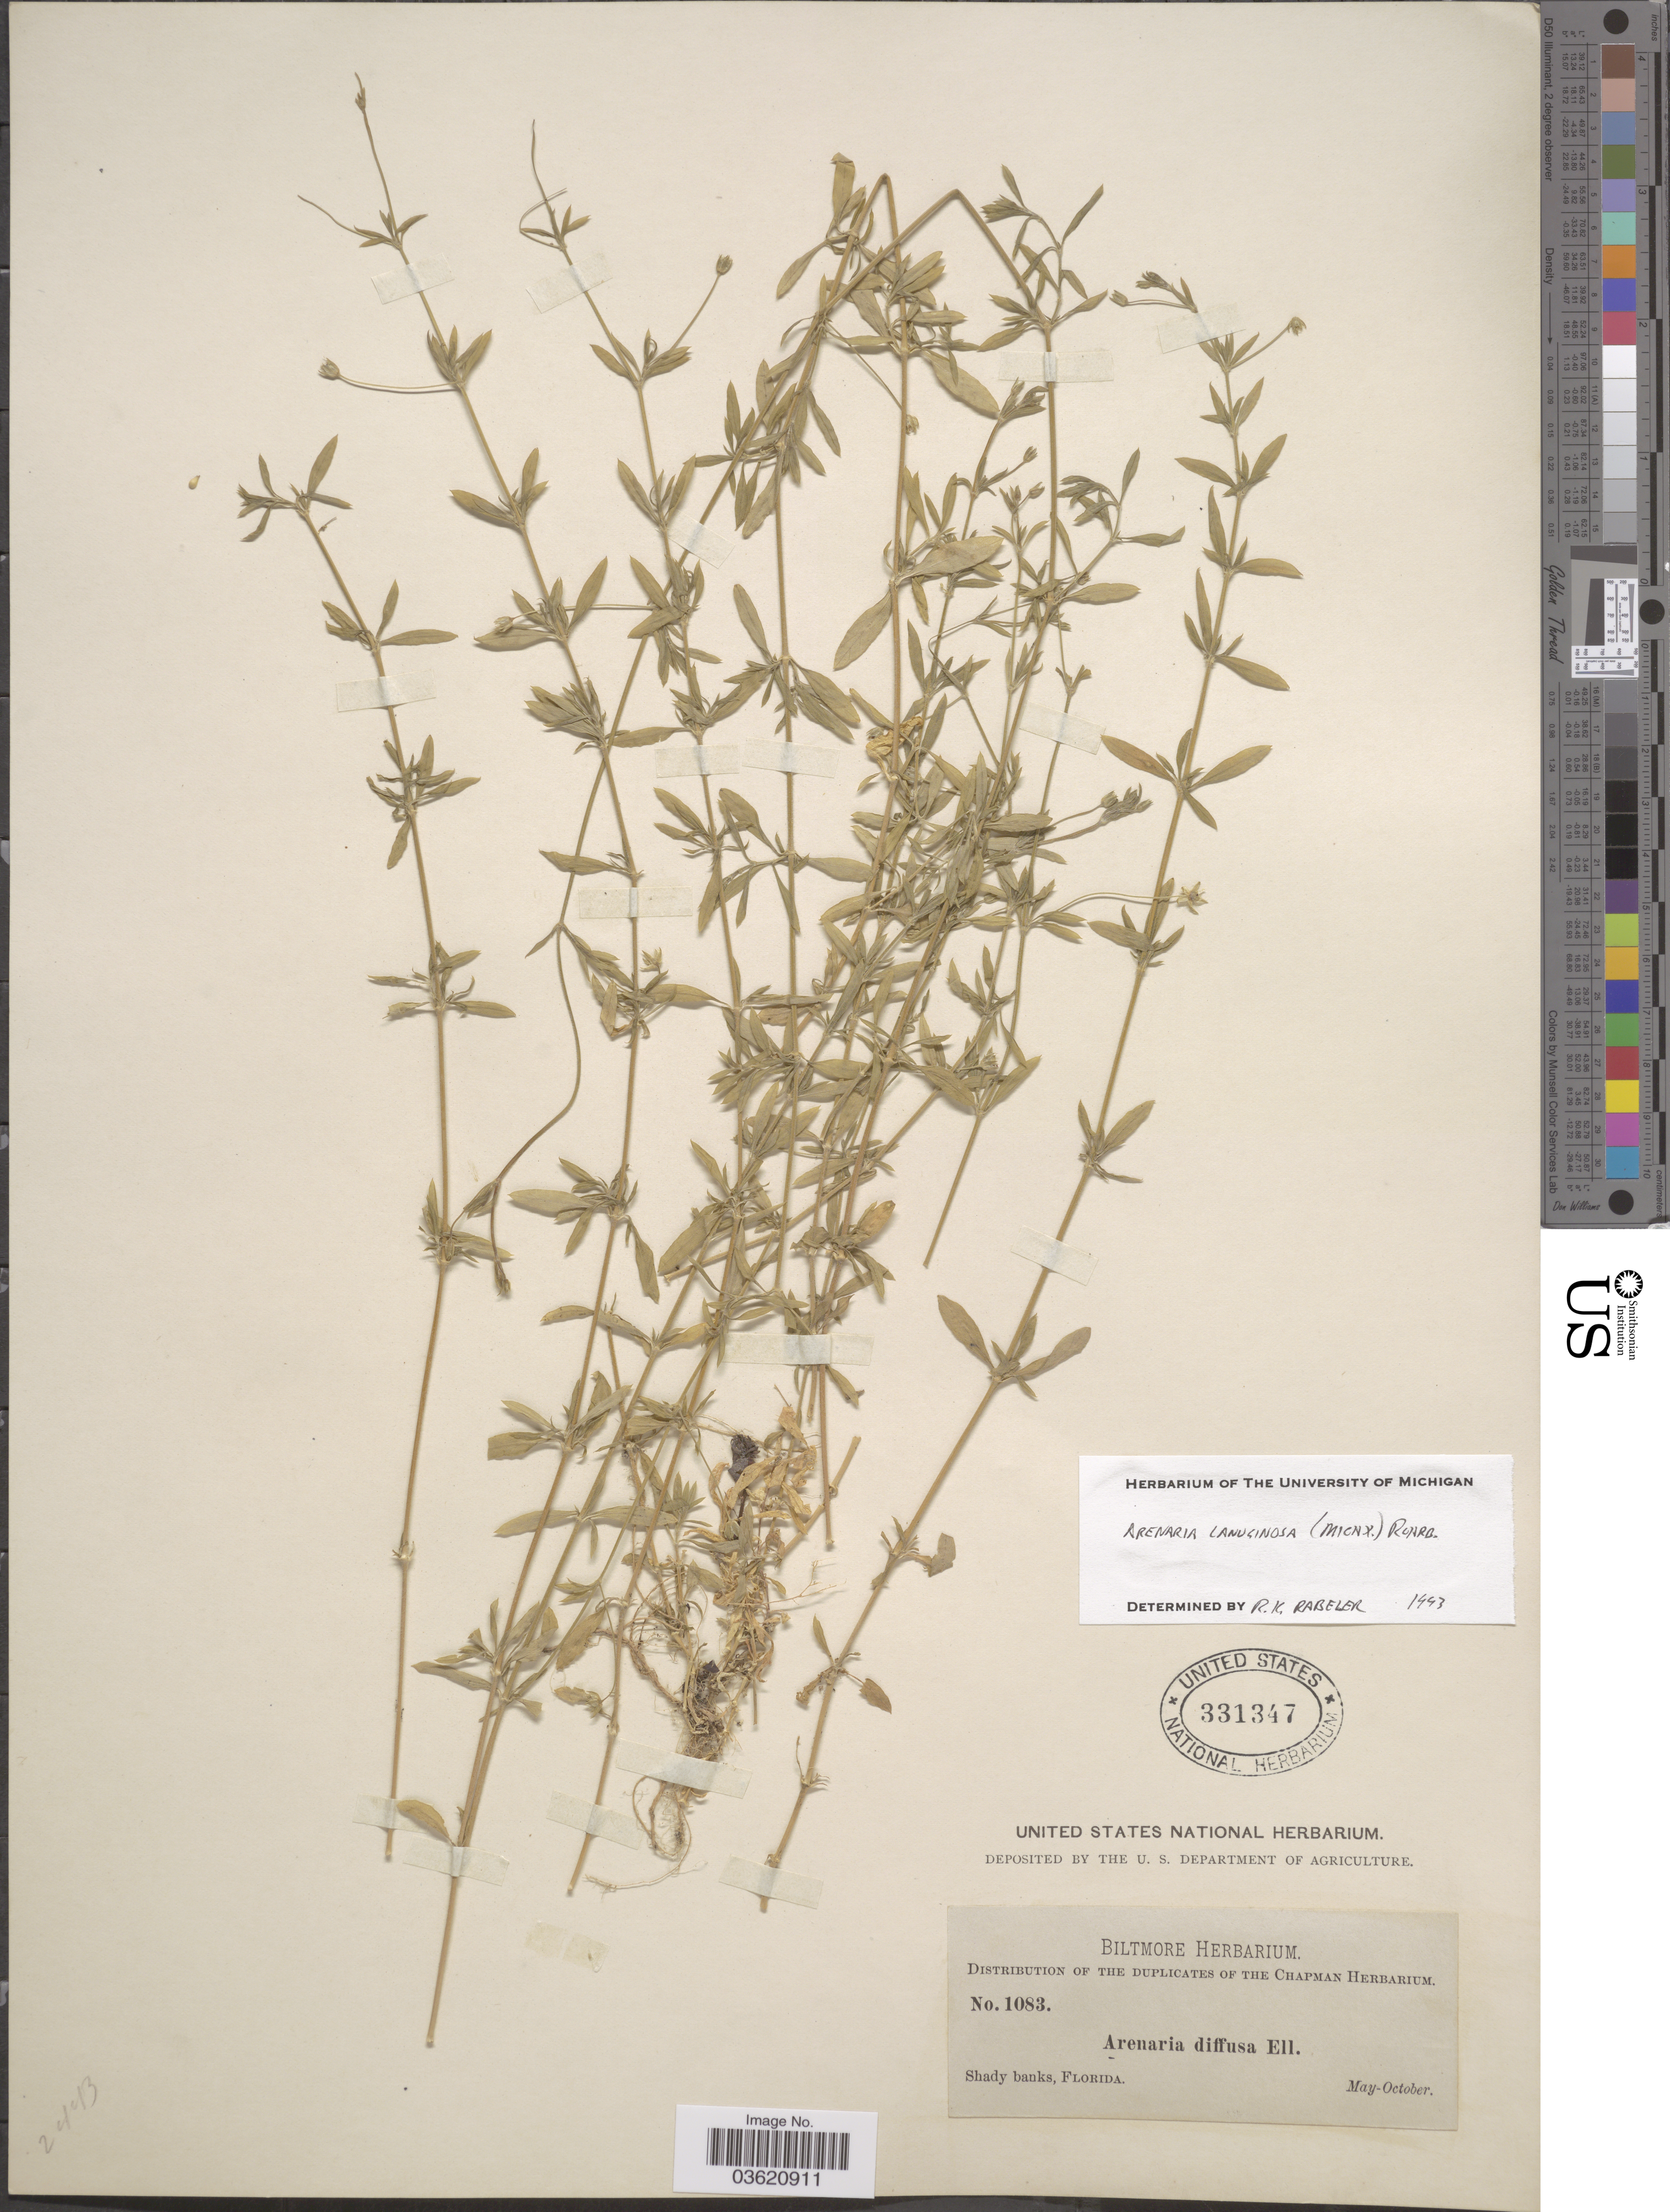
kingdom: Plantae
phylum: Tracheophyta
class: Magnoliopsida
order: Caryophyllales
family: Caryophyllaceae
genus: Arenaria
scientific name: Arenaria lanuginosa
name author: (Michx.) Rohrb.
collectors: ex herb. Biltmore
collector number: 1083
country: United States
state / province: Florida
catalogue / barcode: US 331347